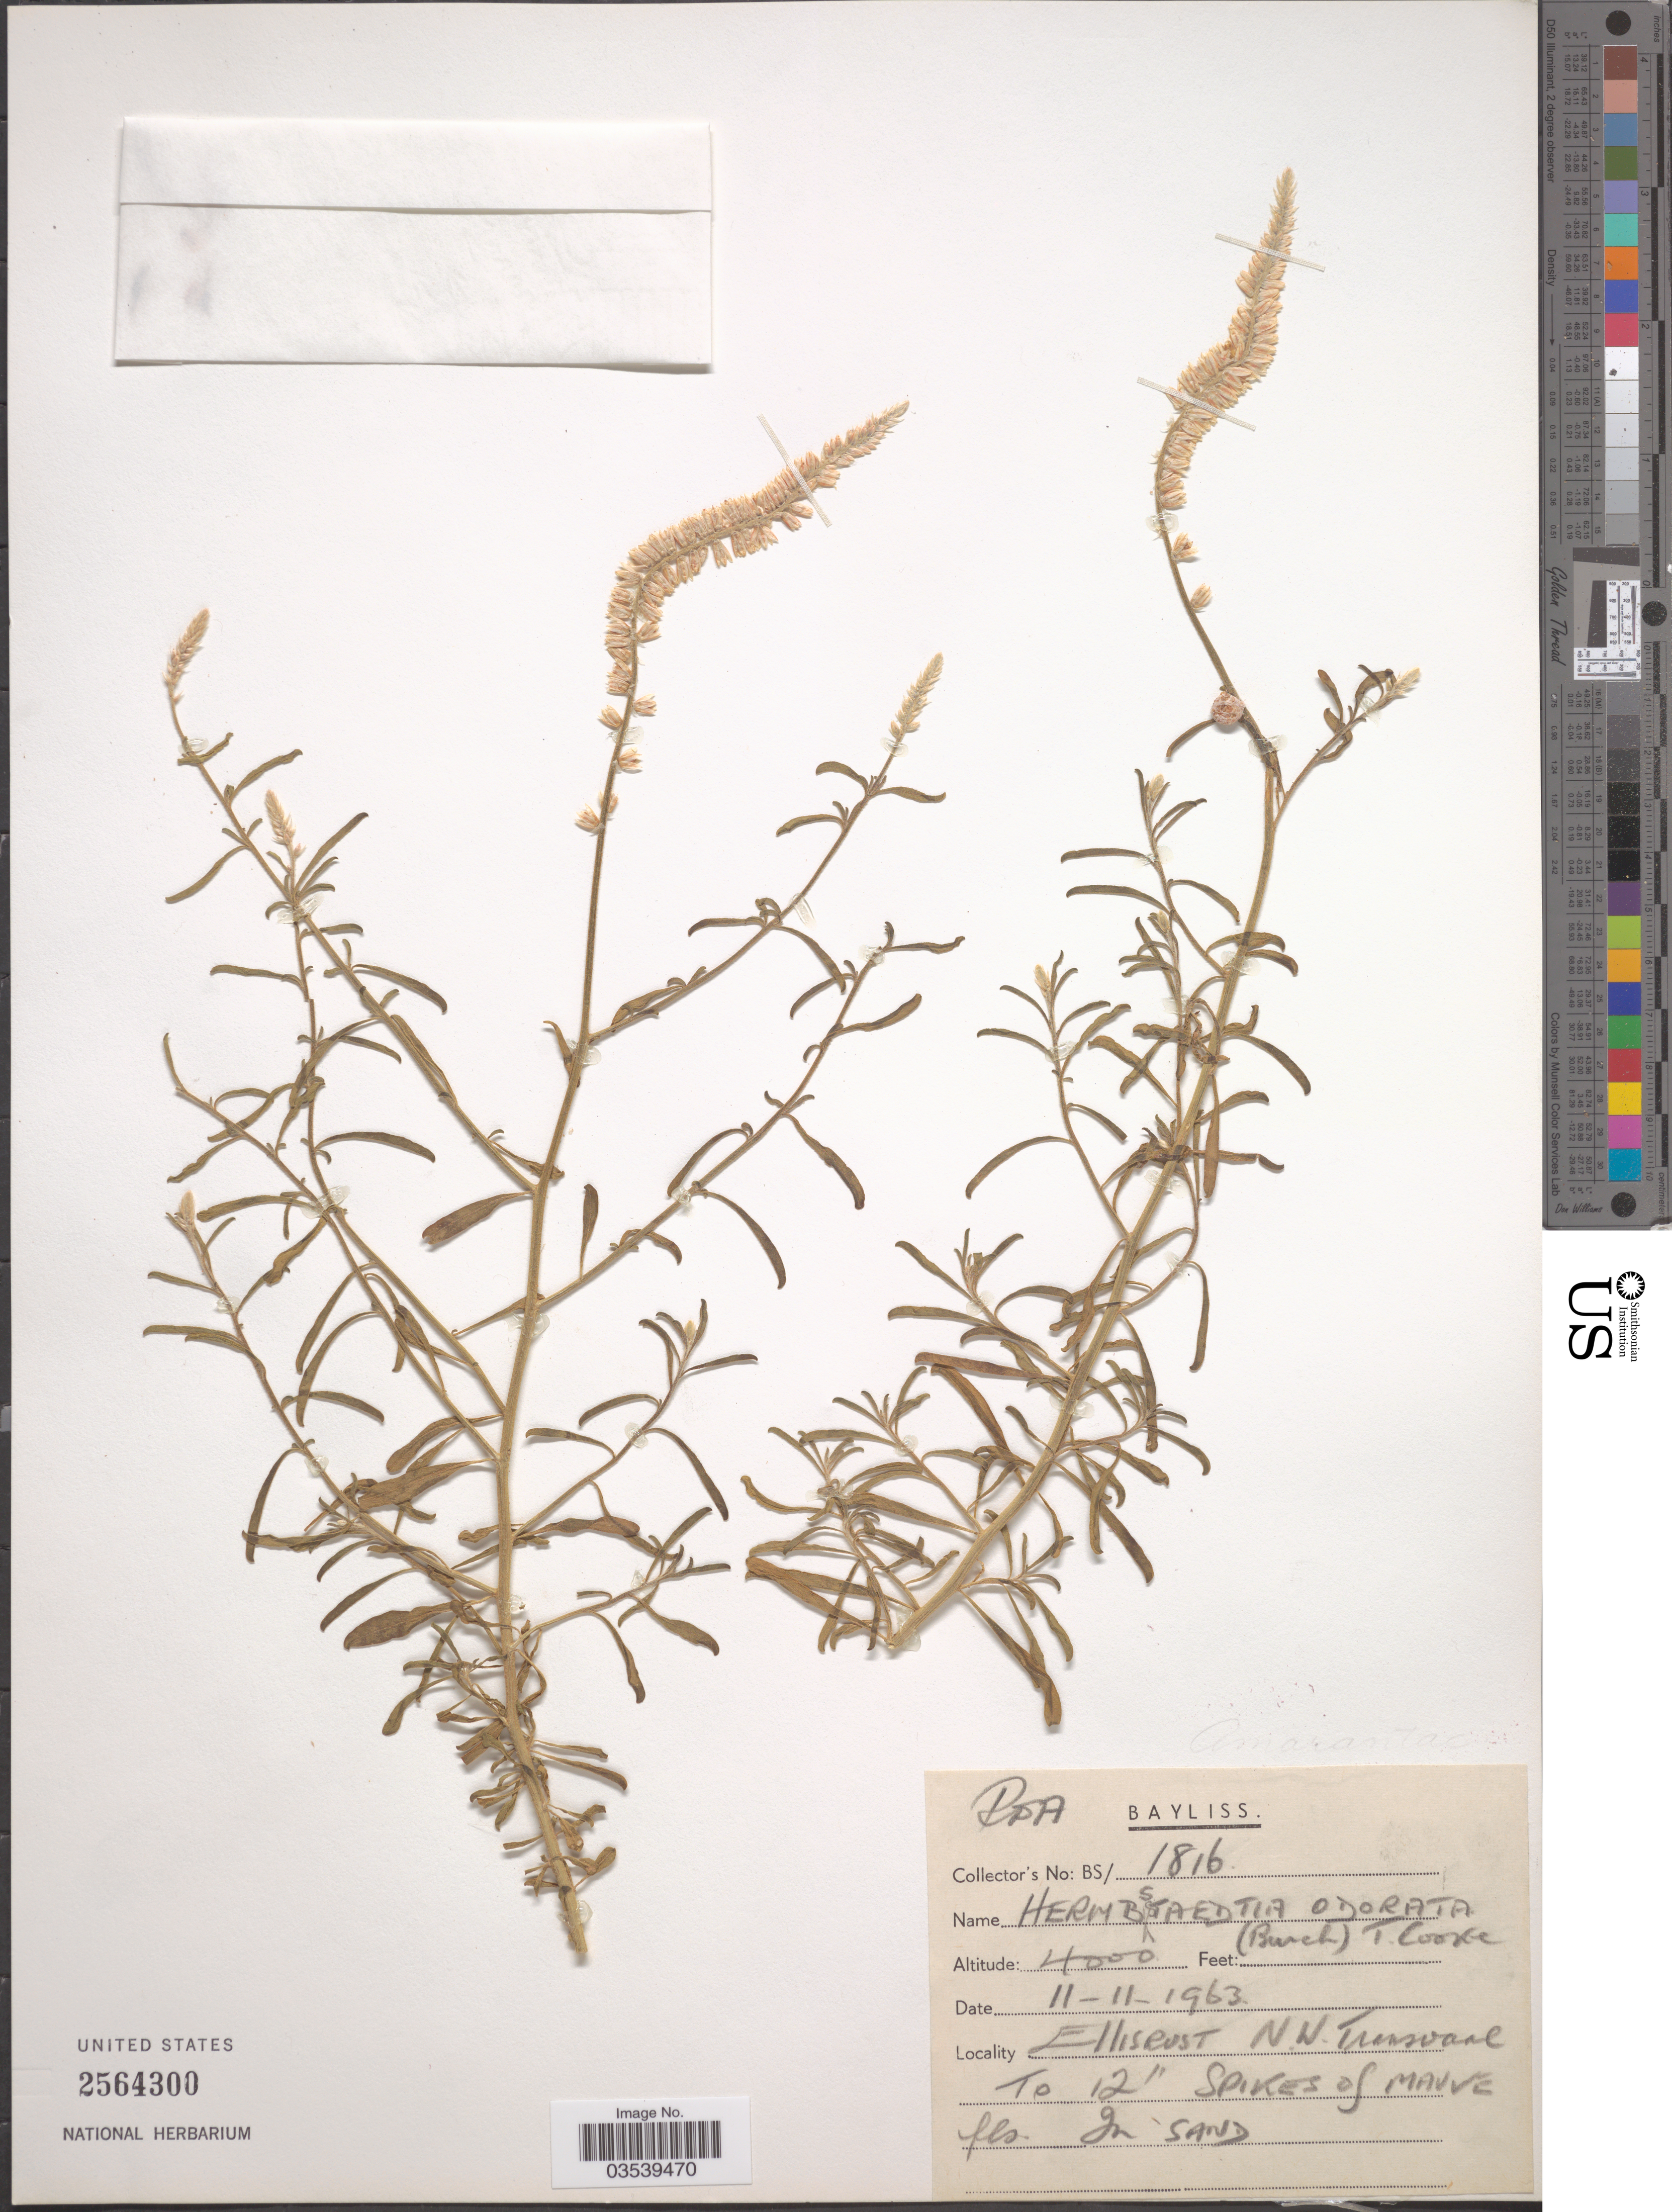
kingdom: Plantae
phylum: Tracheophyta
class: Magnoliopsida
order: Caryophyllales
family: Amaranthaceae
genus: Hermbstaedtia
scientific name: Hermbstaedtia odorata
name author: (Burch.) T. Cooke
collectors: R. Bayliss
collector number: BS/1816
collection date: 1963-11-11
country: South Africa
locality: Ellisrust N.W. Transvaal.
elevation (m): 1219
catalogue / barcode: US 2564300